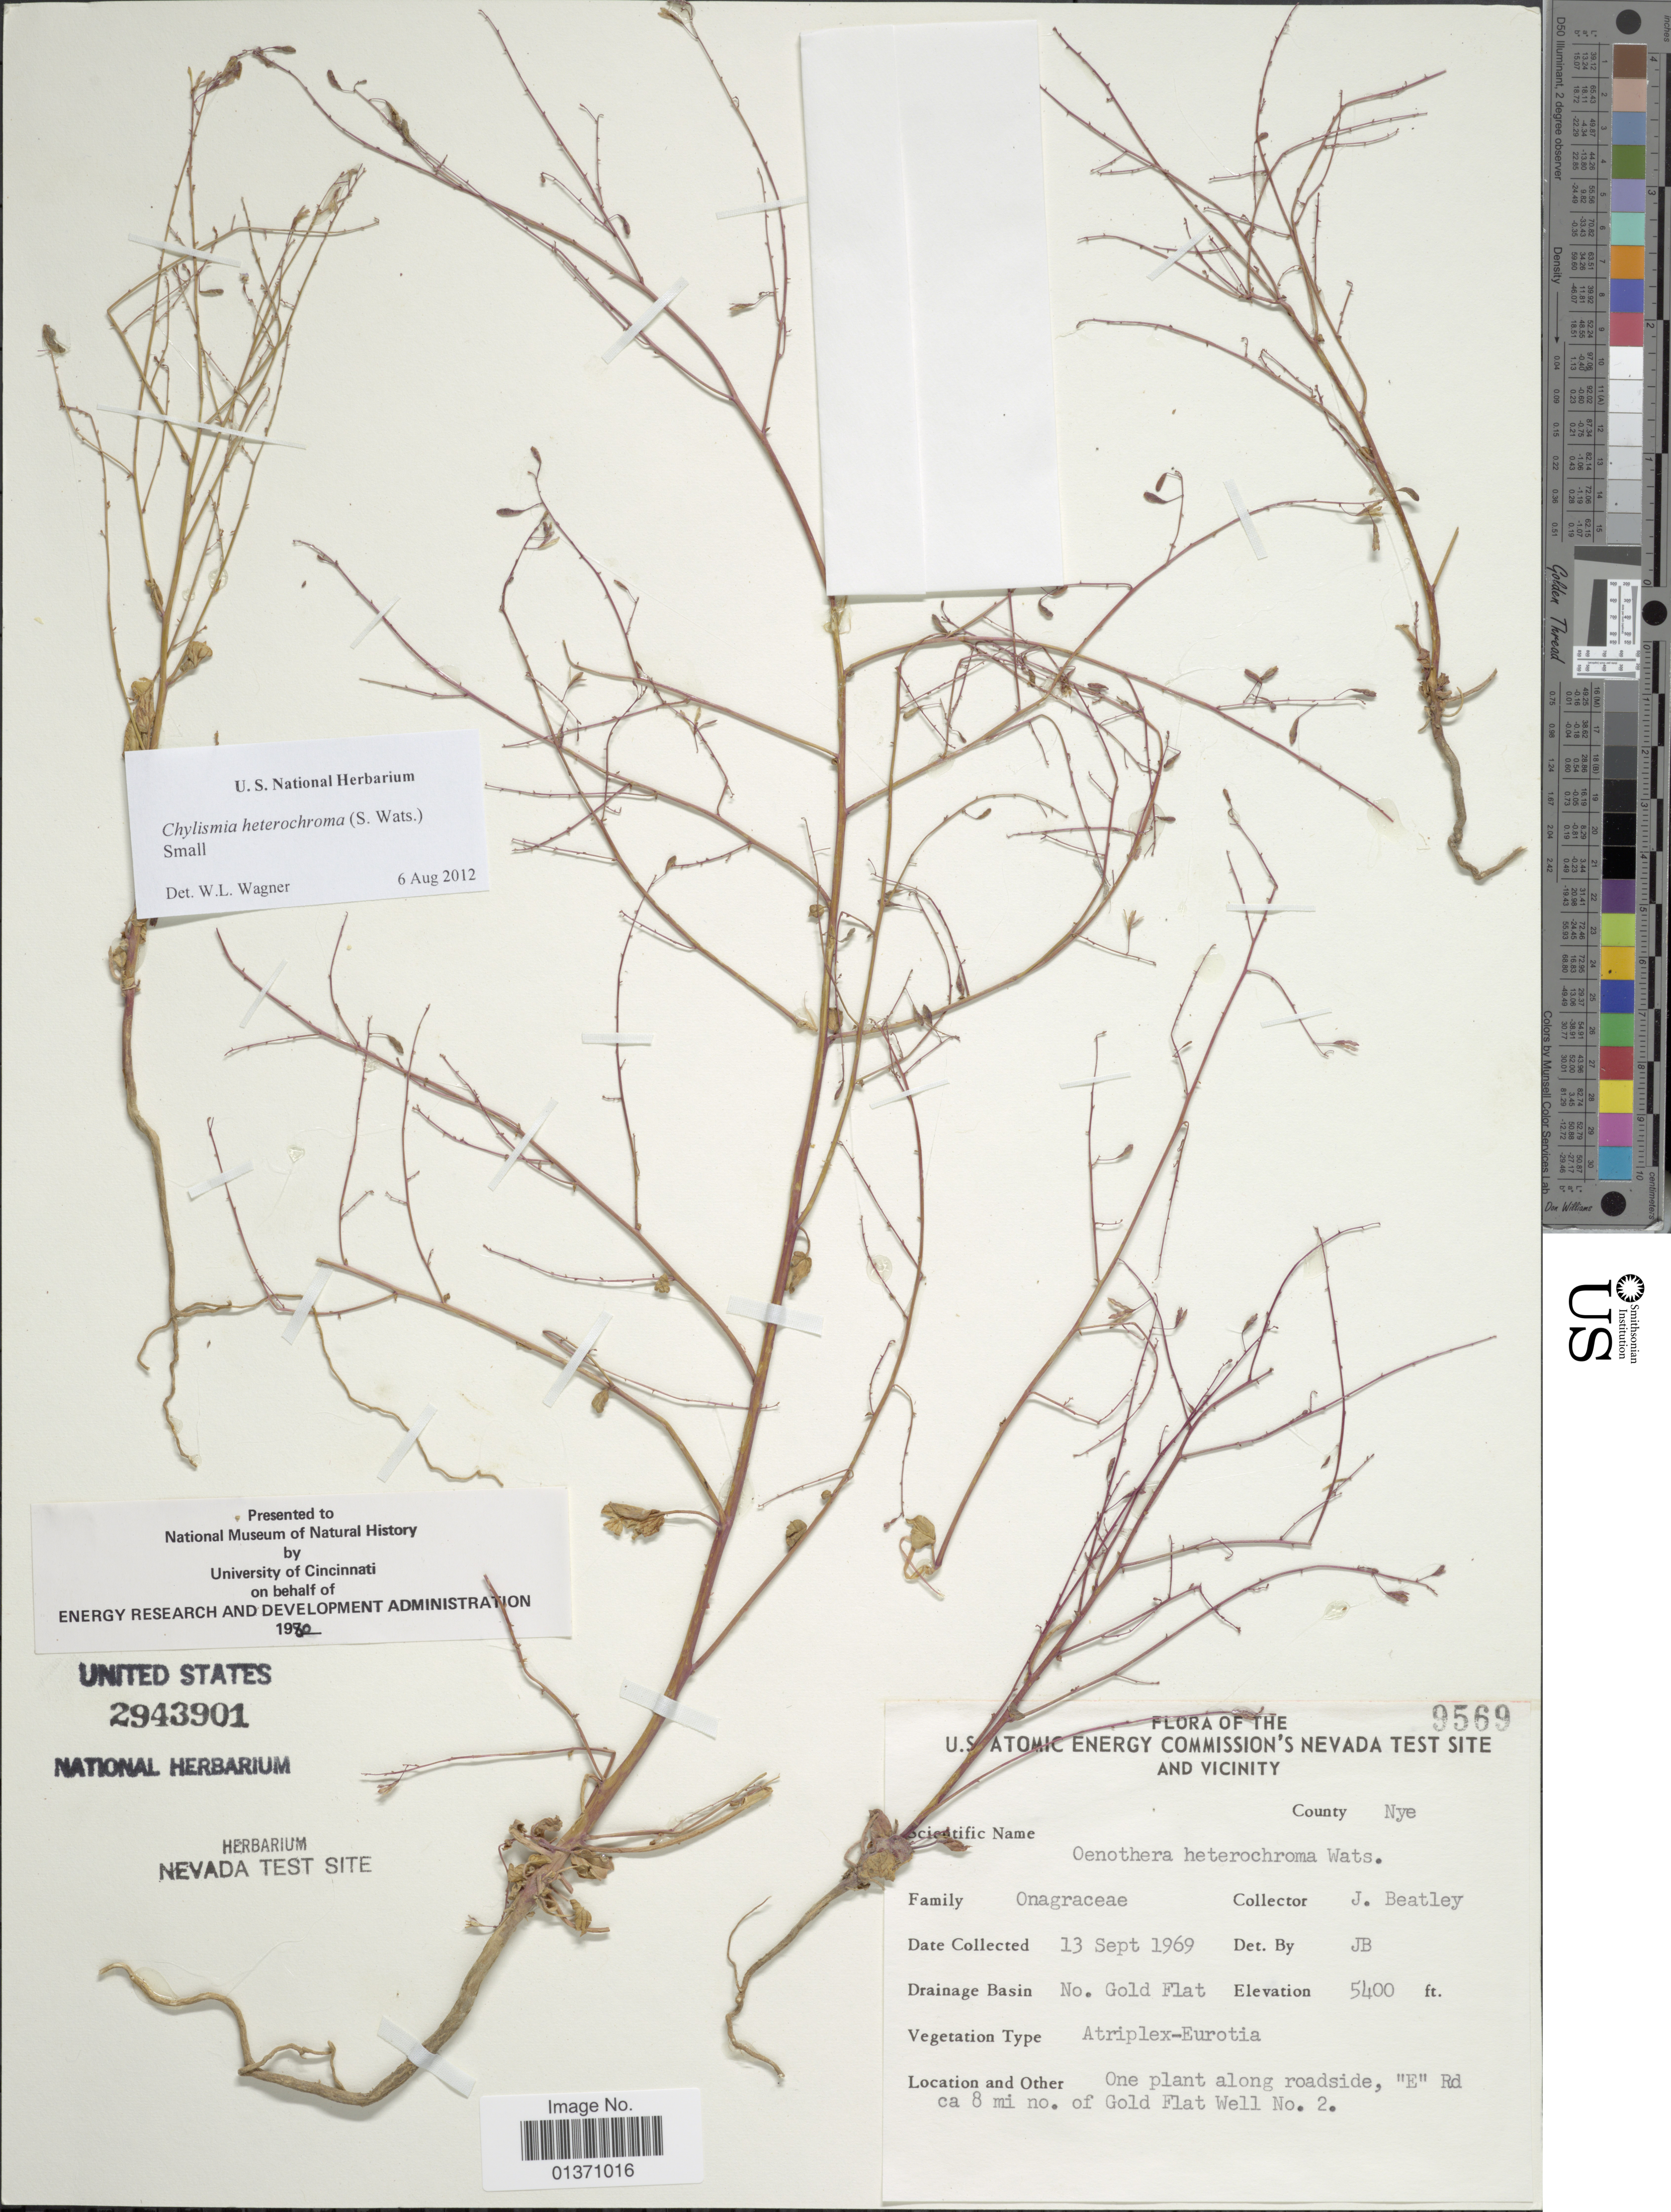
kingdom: Plantae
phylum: Tracheophyta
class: Magnoliopsida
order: Myrtales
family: Onagraceae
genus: Chylismia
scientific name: Chylismia heterochroma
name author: (S. Watson) Small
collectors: J. C. Beatley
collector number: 9569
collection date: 1969-09-13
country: United States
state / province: Nevada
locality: U. S. Atomic Energy Commission's Nevada Test Site and Vicinity, No. Gold Flat, one plant along roadside, "E" Rd ca 8 mi no. of Gold Flat Well No. 2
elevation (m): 1646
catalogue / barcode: US 2943901